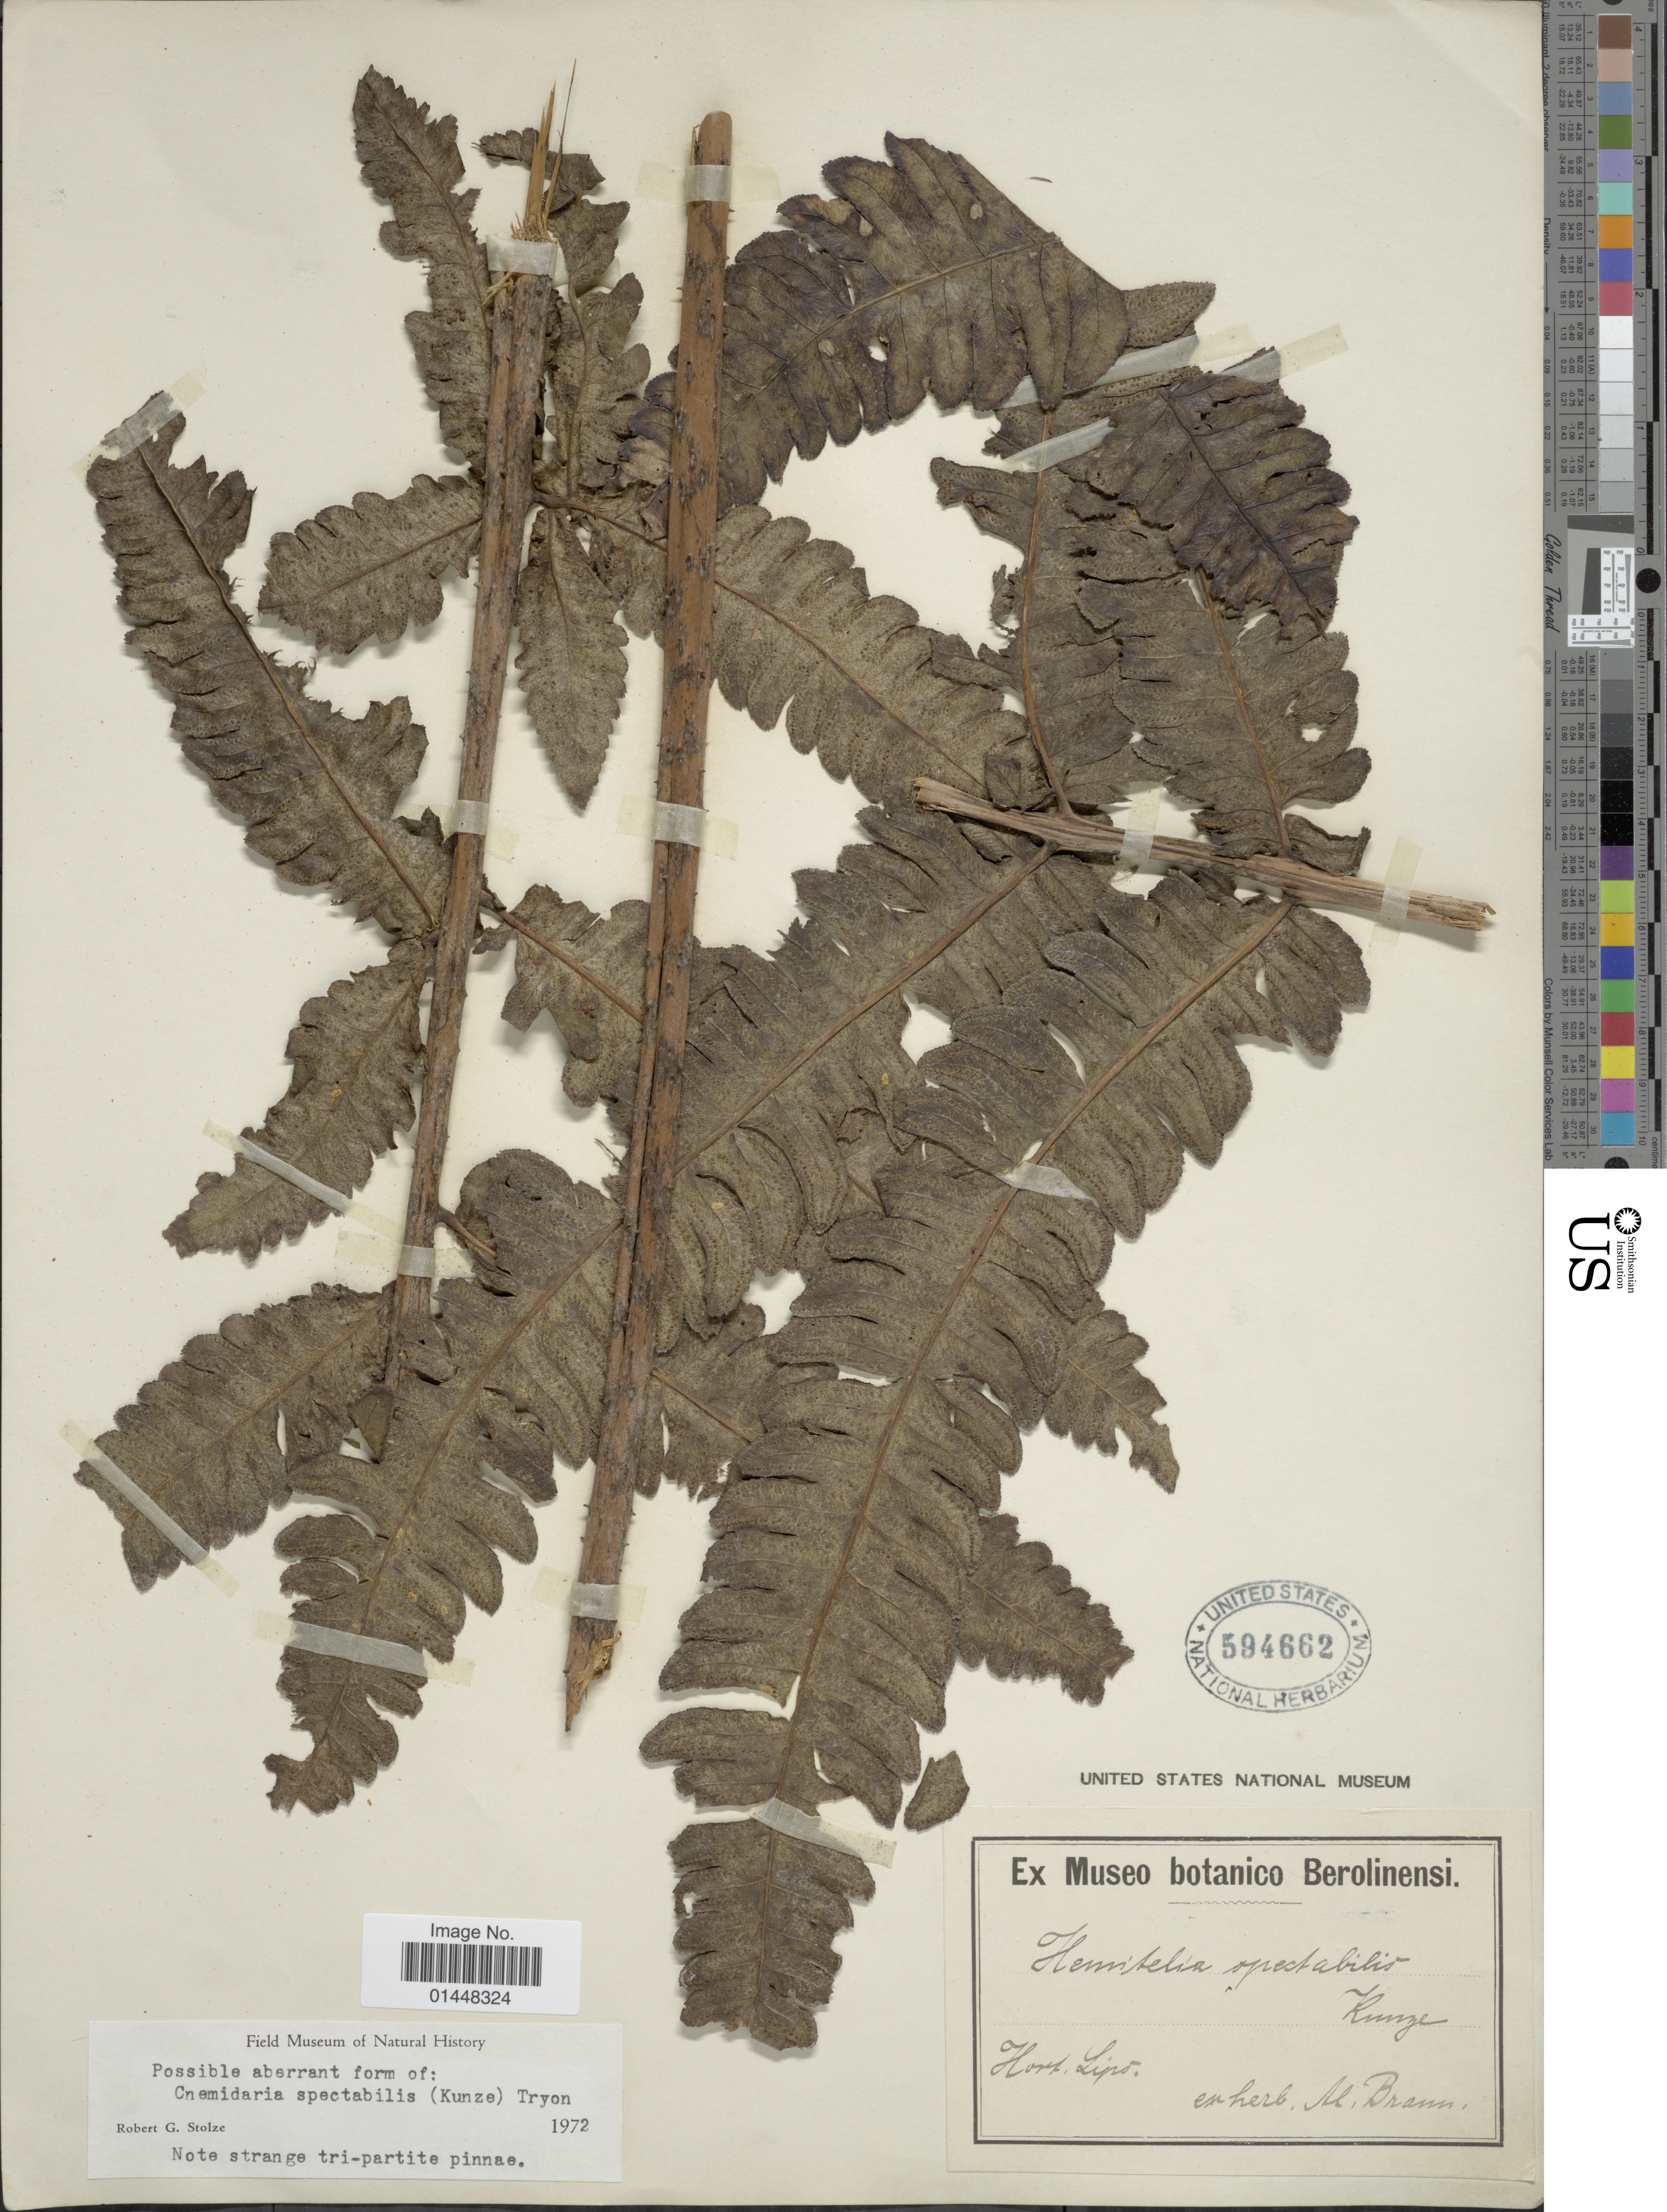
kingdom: Plantae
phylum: Tracheophyta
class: Polypodiopsida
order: Cyatheales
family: Cyatheaceae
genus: Cyathea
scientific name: Cyathea spectabilis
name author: (Kunze) Domin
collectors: ex herb. A. Braun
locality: Hort Lips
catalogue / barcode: US 594662